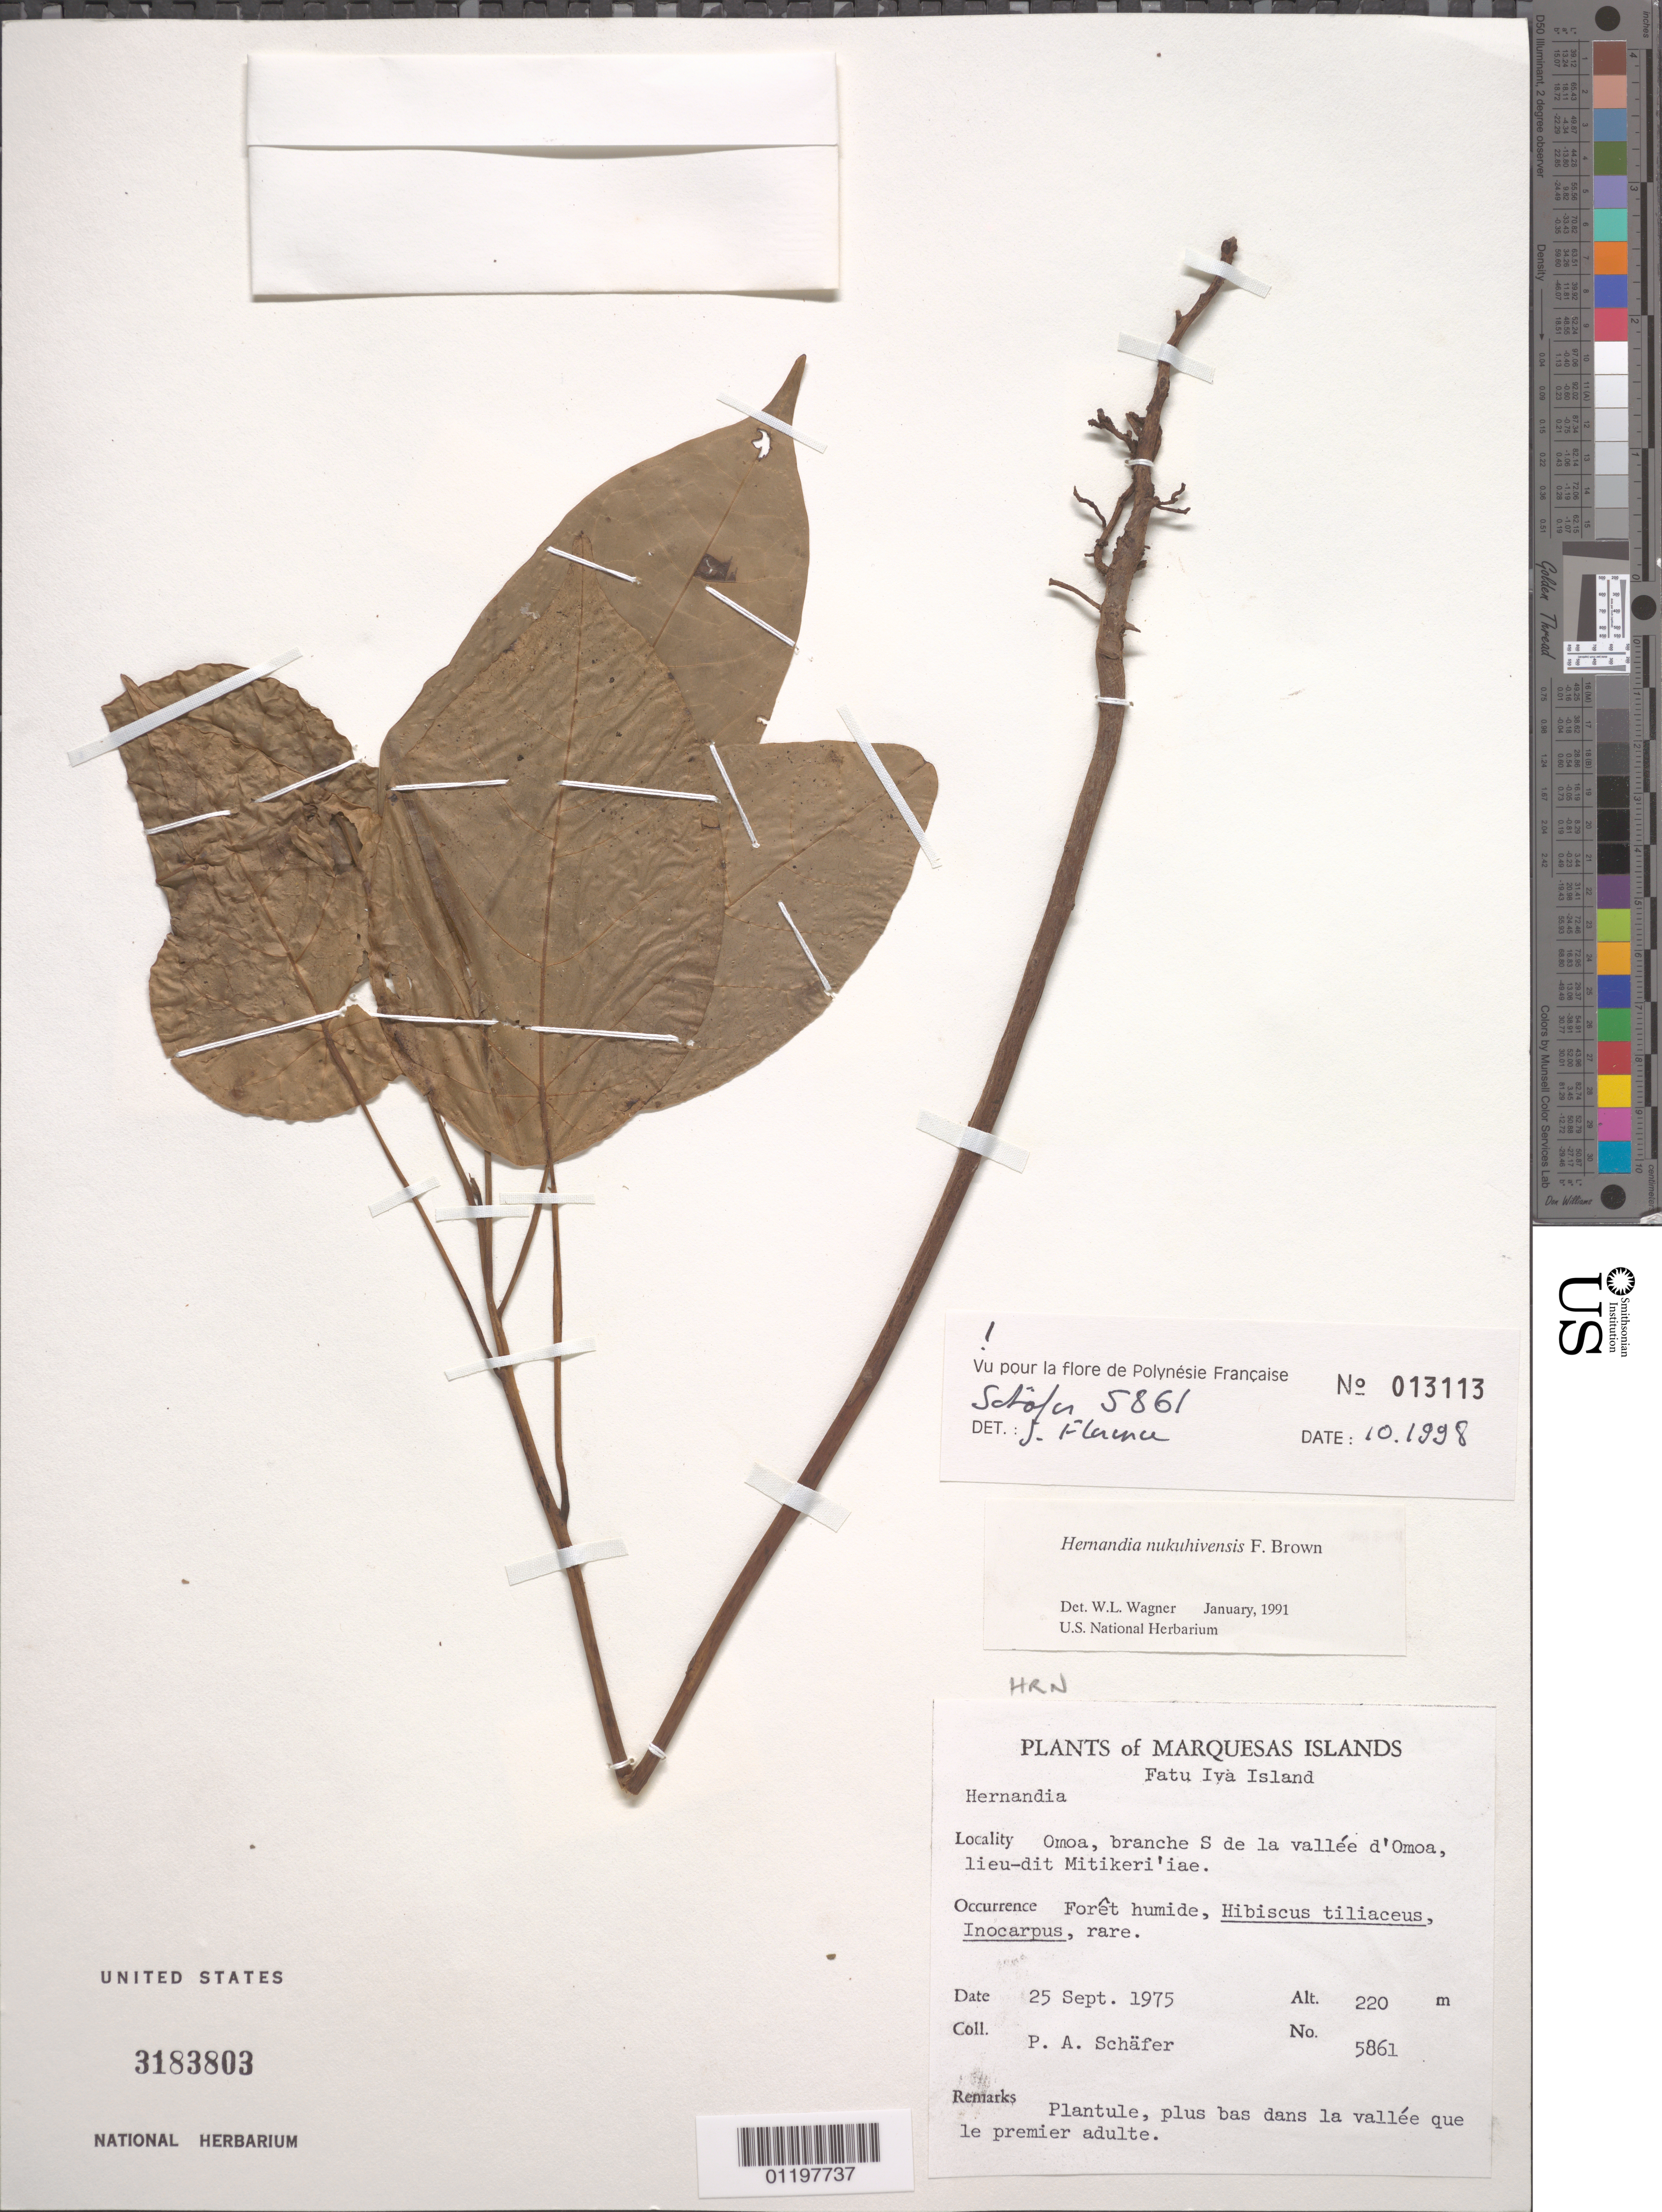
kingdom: Plantae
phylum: Tracheophyta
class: Magnoliopsida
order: Laurales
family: Hernandiaceae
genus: Hernandia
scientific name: Hernandia nukuhivensis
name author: F. Br.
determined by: Wagner, W. L., (BOT), Smithsonian Institution - National Museum of Natural History (UNITED STATES)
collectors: P. A. Schäfer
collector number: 5861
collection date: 1975-09-25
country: French Polynesia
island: Fatu Hiva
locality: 'Omo'a, branche S de la vallée d'Omo'a, lieu dit Mitikeri'iae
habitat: Forêt humide, Hibiscus tiliaceus, Inocarpus, rare.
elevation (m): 220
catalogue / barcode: US 3183803